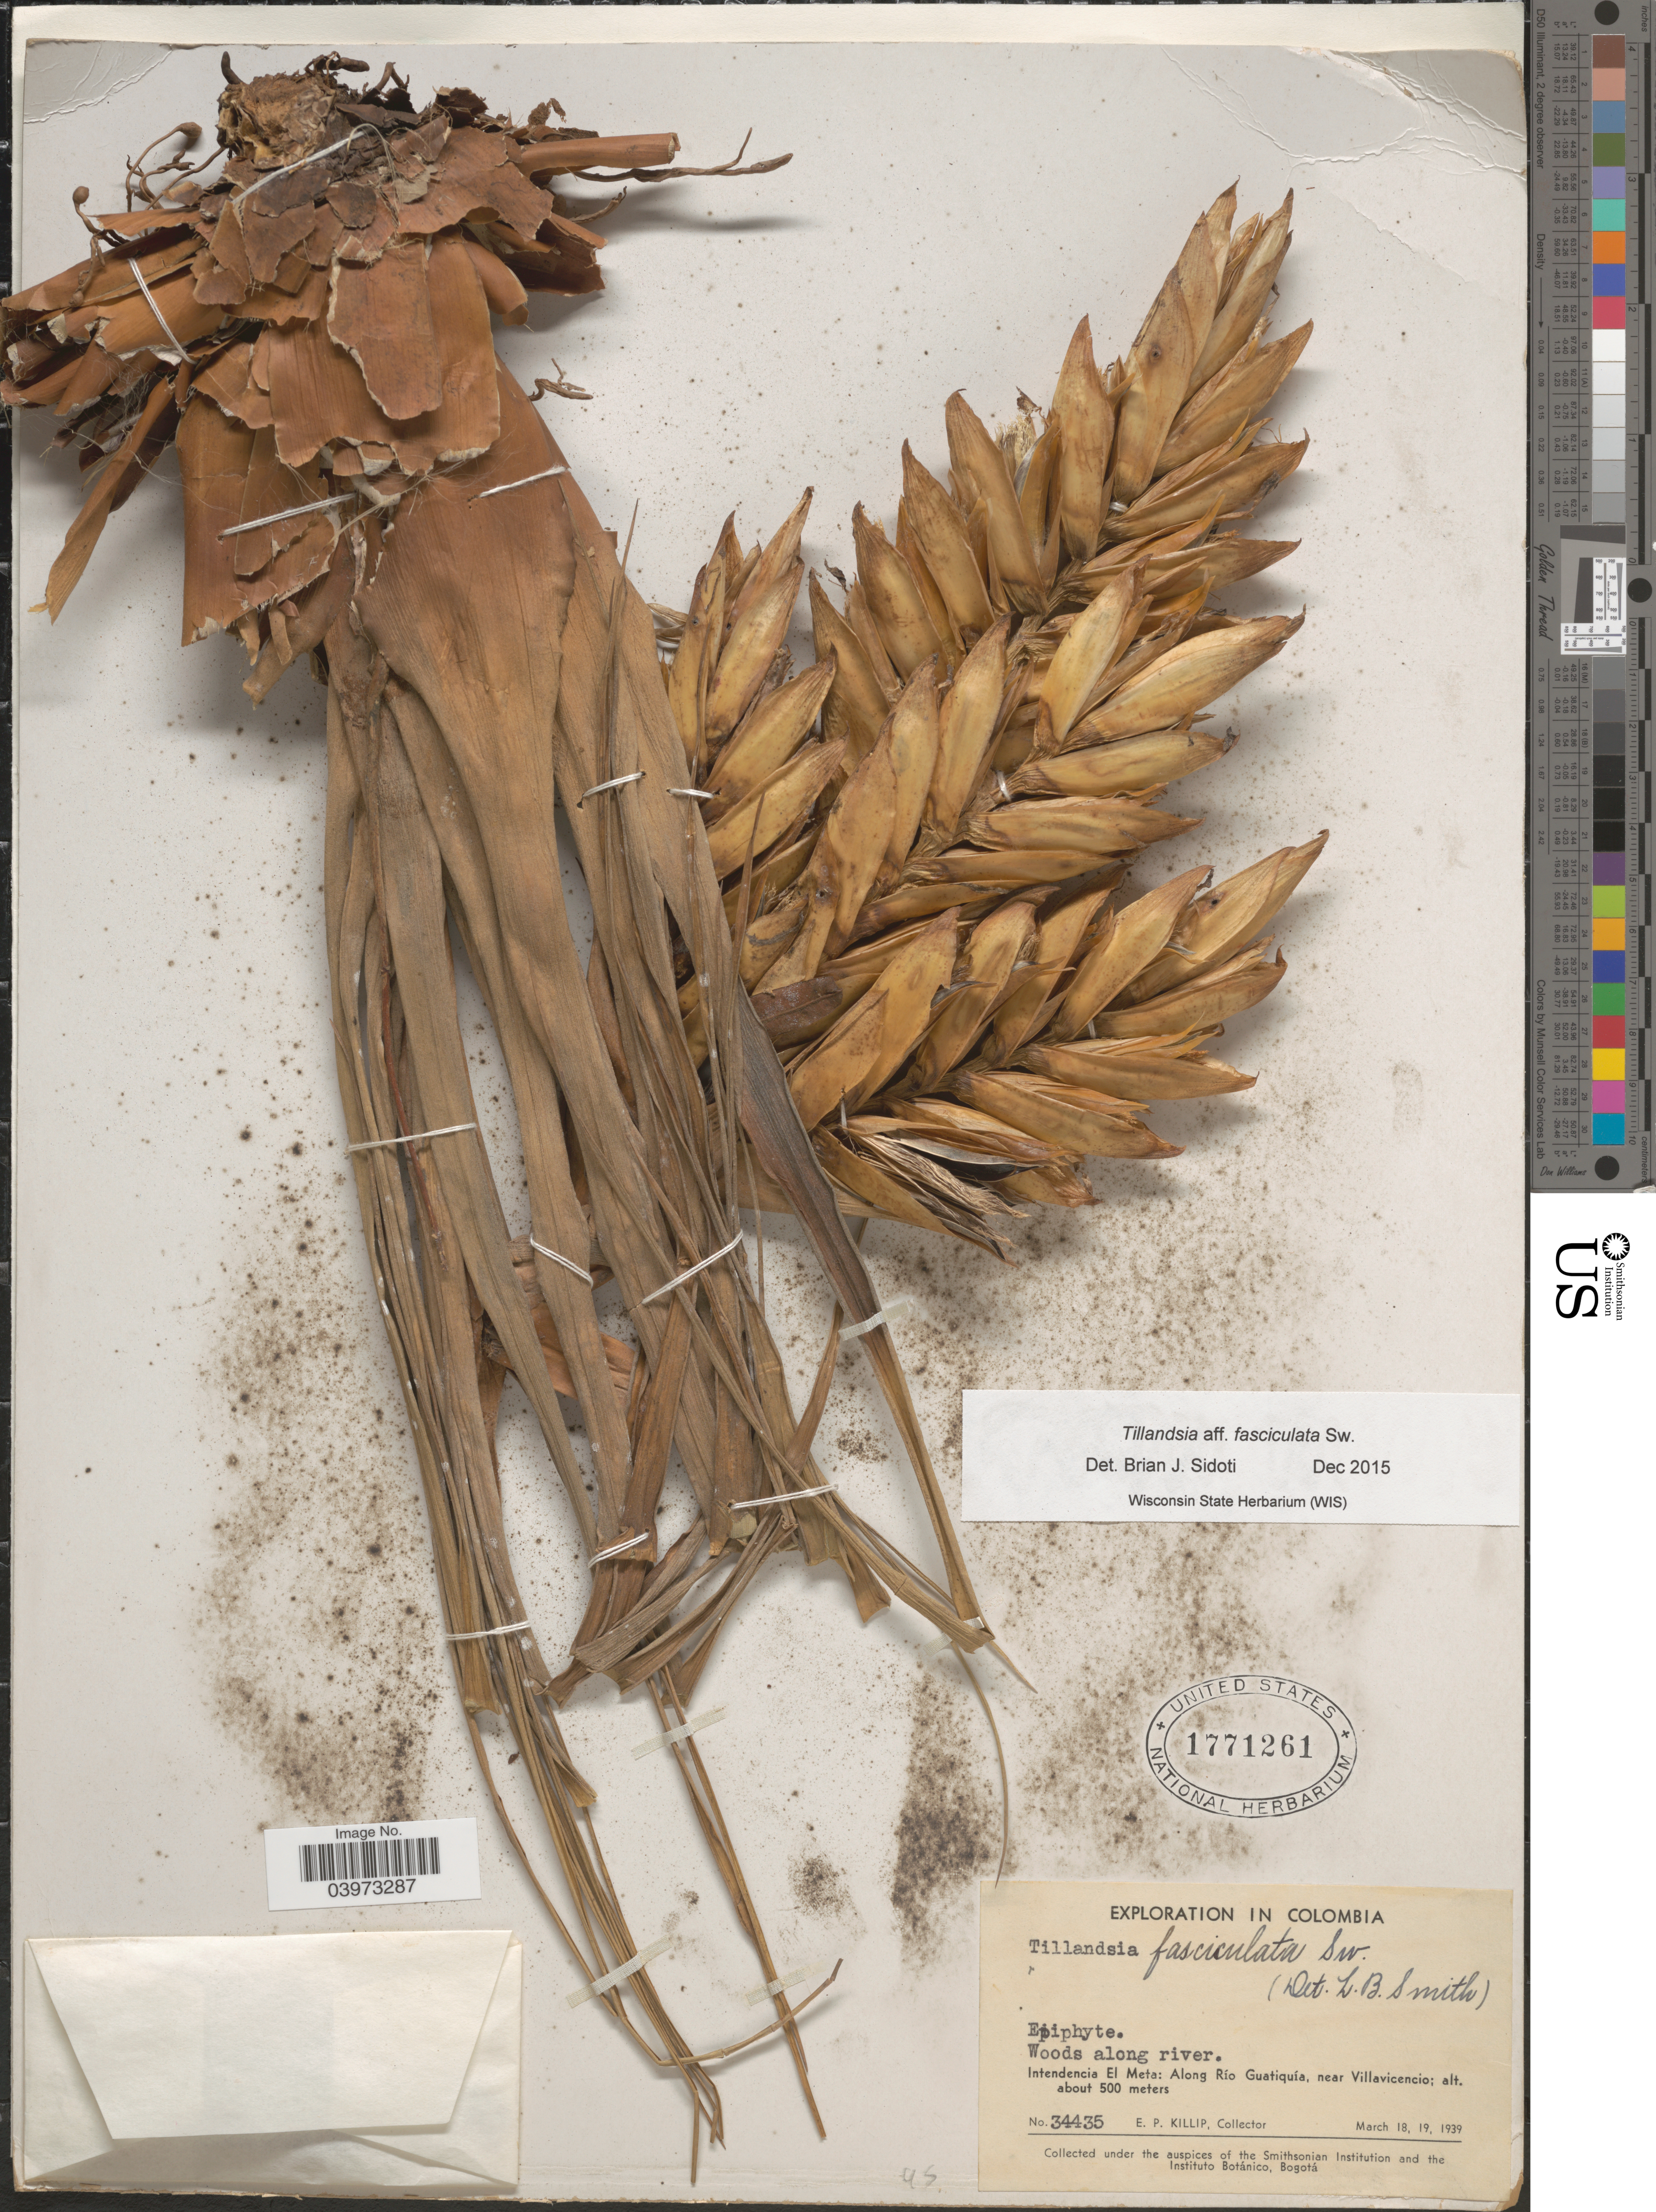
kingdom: Plantae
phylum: Tracheophyta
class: Liliopsida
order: Poales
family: Bromeliaceae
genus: Tillandsia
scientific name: Tillandsia fasciculata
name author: Sw.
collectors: E. P. Killip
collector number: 34435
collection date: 1939-03-18/1939-03-19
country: Colombia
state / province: Meta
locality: Exploration in Colombia. Woods along river. Intendencia El Meta: Along Río Guatiquía, near Villavicencio.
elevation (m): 500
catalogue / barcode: US 1771261